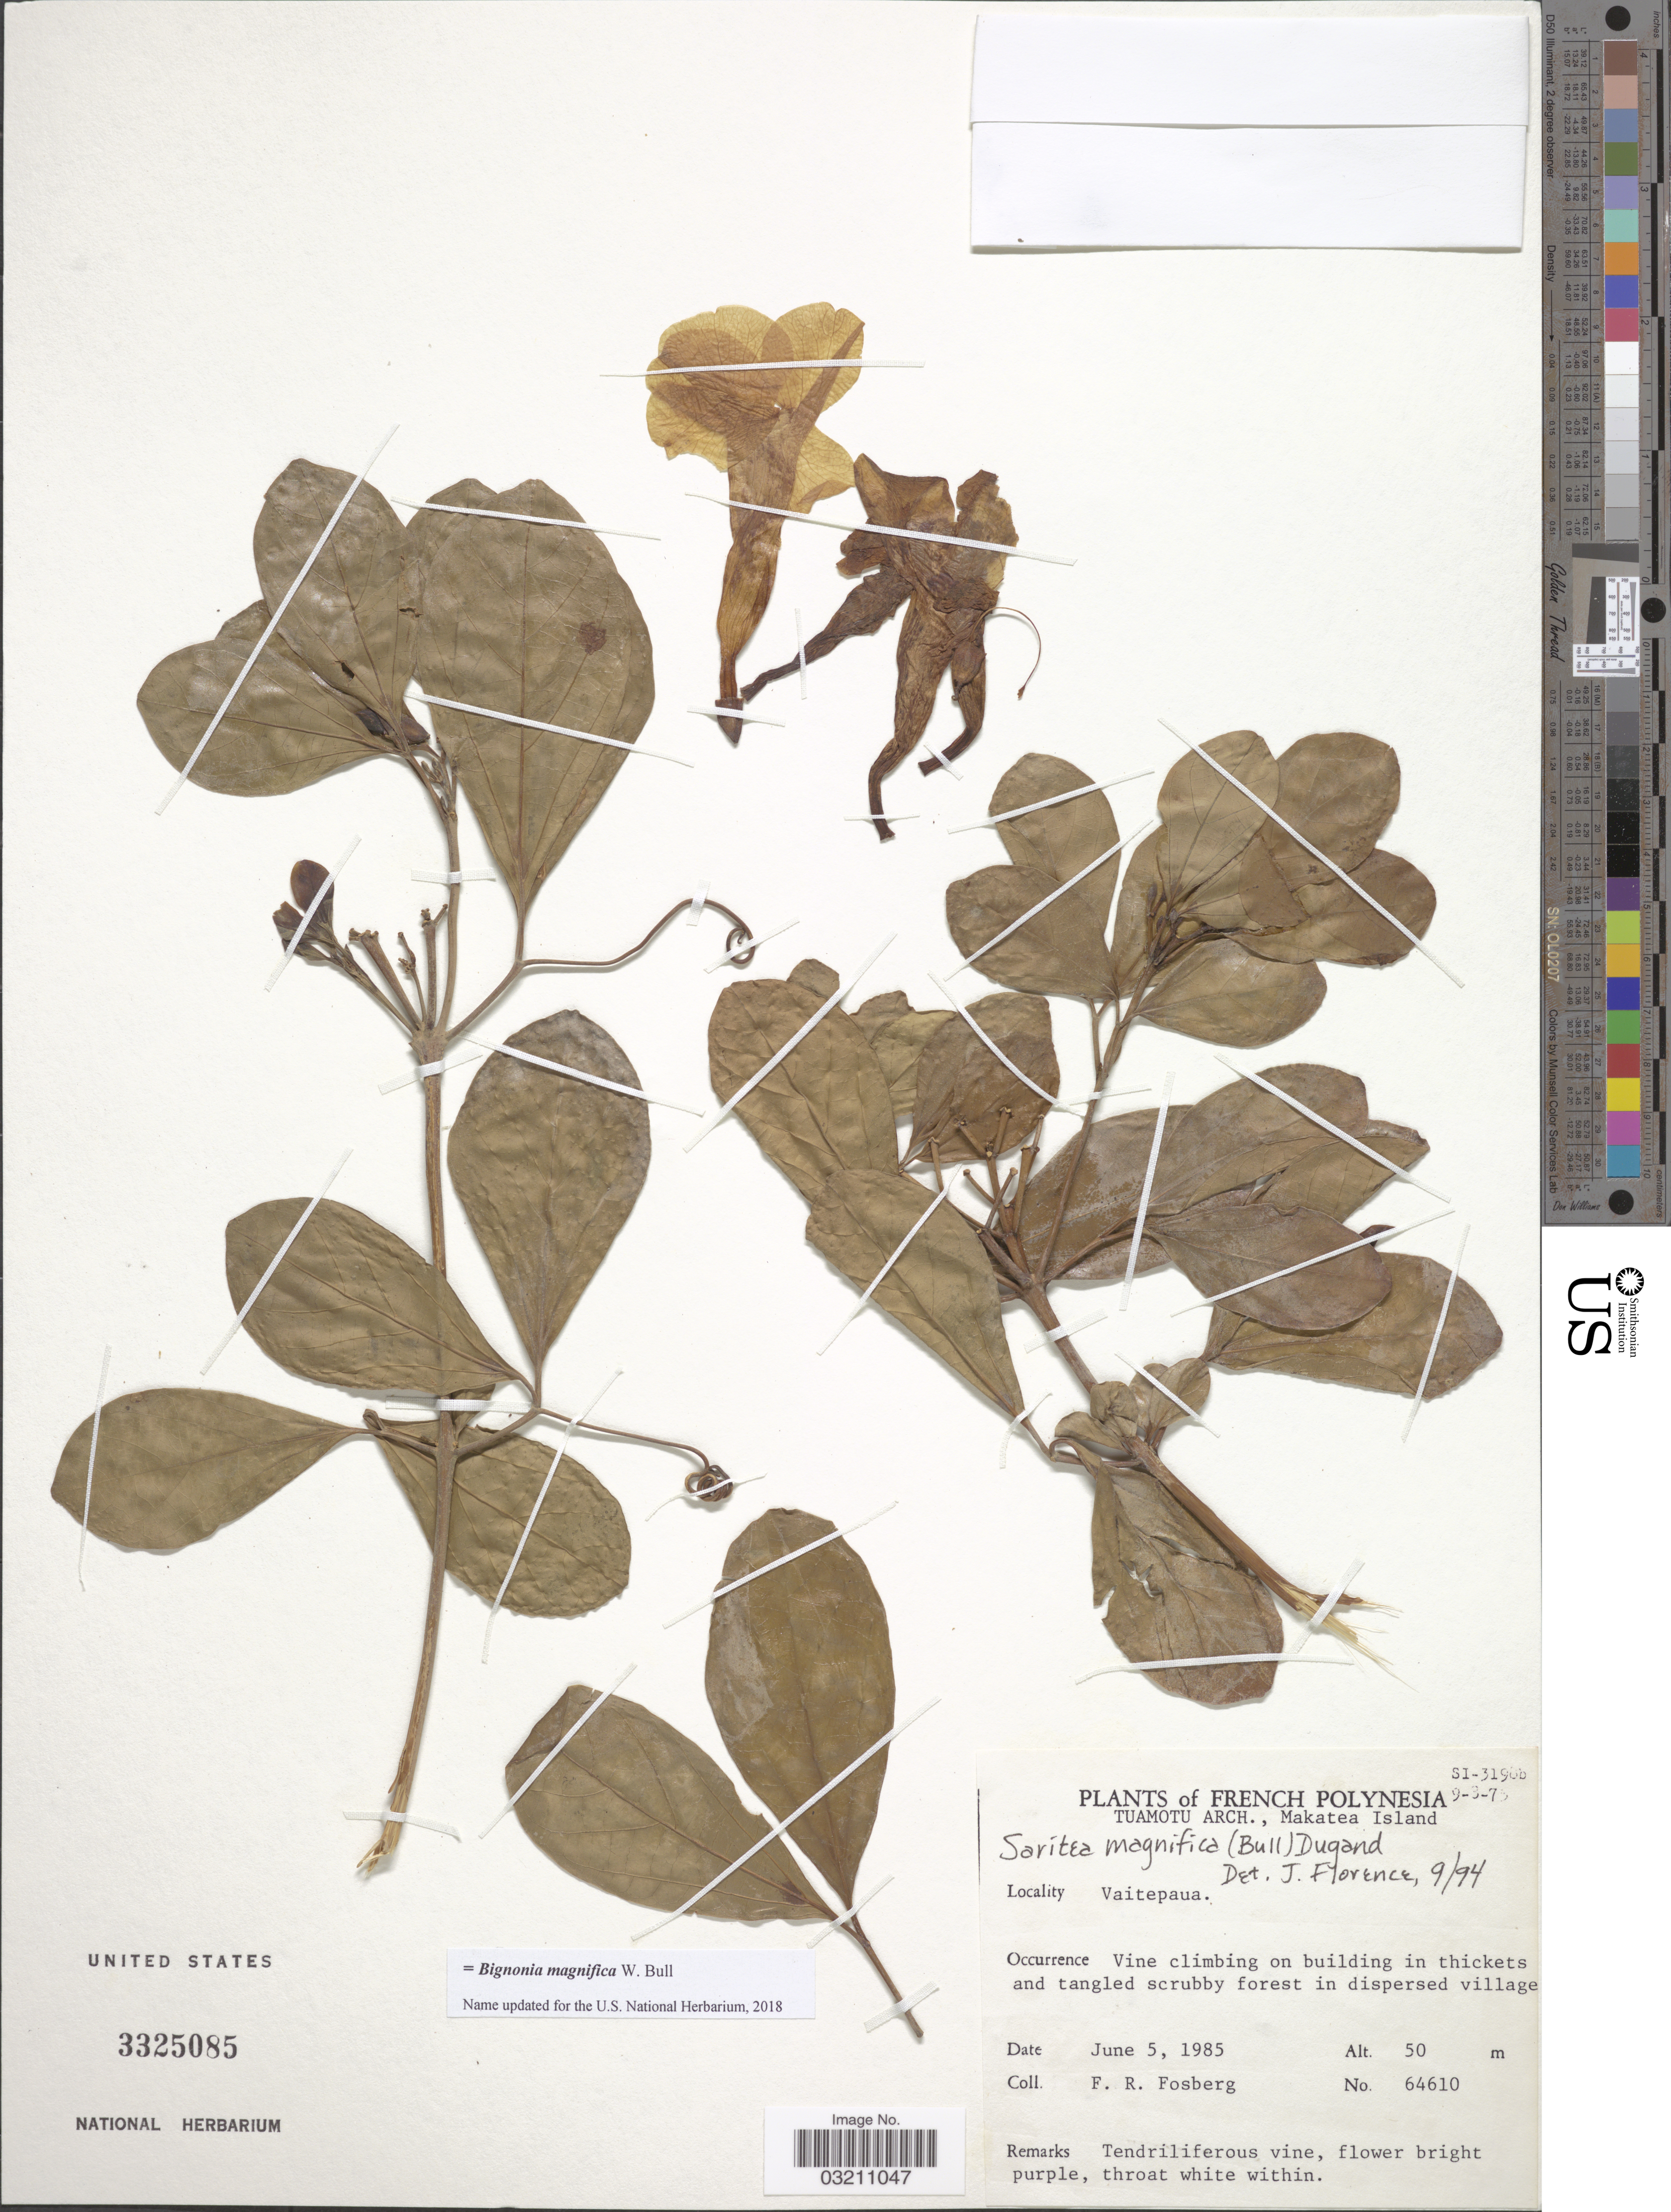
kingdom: Plantae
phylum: Tracheophyta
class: Magnoliopsida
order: Lamiales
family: Bignoniaceae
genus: Bignonia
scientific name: Bignonia magnifica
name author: W. Bull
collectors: F. R. Fosberg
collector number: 64610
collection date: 1985-06-05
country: French Polynesia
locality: Tuamotu Arch., Makatea Island. Vaitepaua.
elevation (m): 50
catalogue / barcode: US 3325085